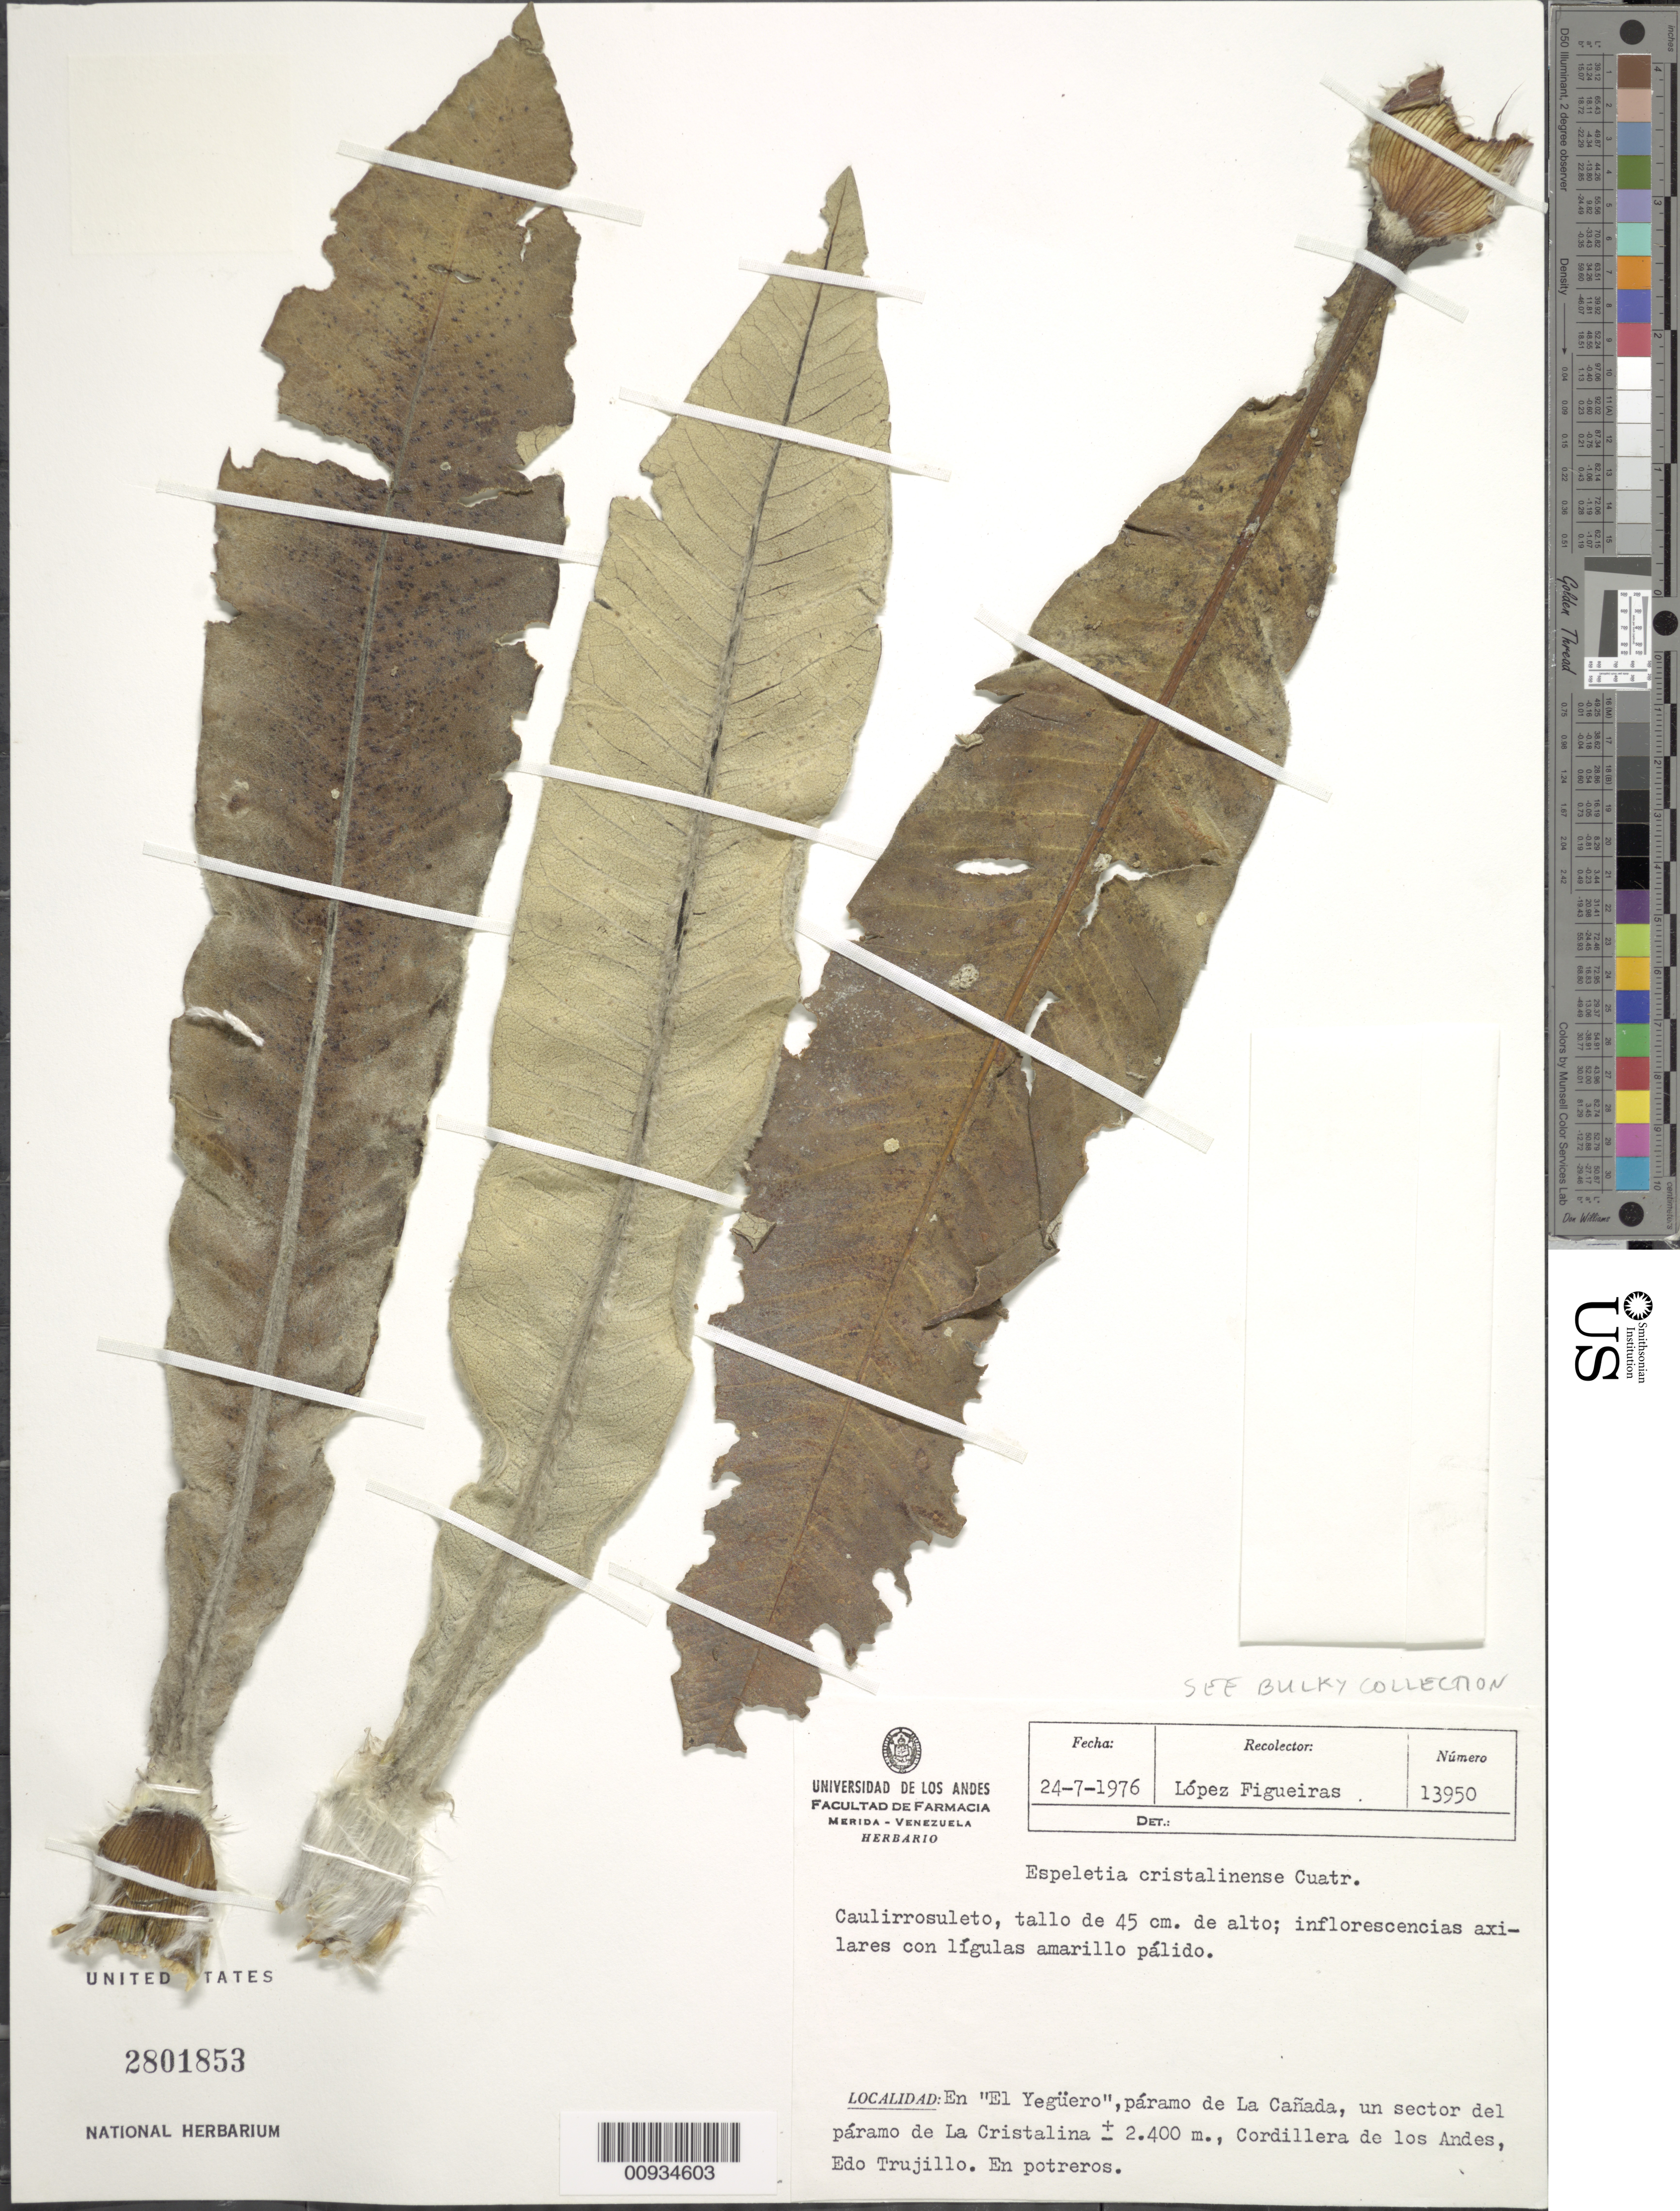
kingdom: Plantae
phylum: Tracheophyta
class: Magnoliopsida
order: Asterales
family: Asteraceae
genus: Espeletiopsis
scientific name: Espeletiopsis cristalinensis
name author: (Cuatrec.) Cuatrec.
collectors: M. López Figueiras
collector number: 13950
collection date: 1976-07-24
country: Venezuela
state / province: Trujillo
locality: En el "Llano del Mercado", paramo de La Cañada, un sector del paramo de La Cristalina, Cordillera de los Andes, Edo. Trujillo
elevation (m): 2400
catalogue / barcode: US 2801853